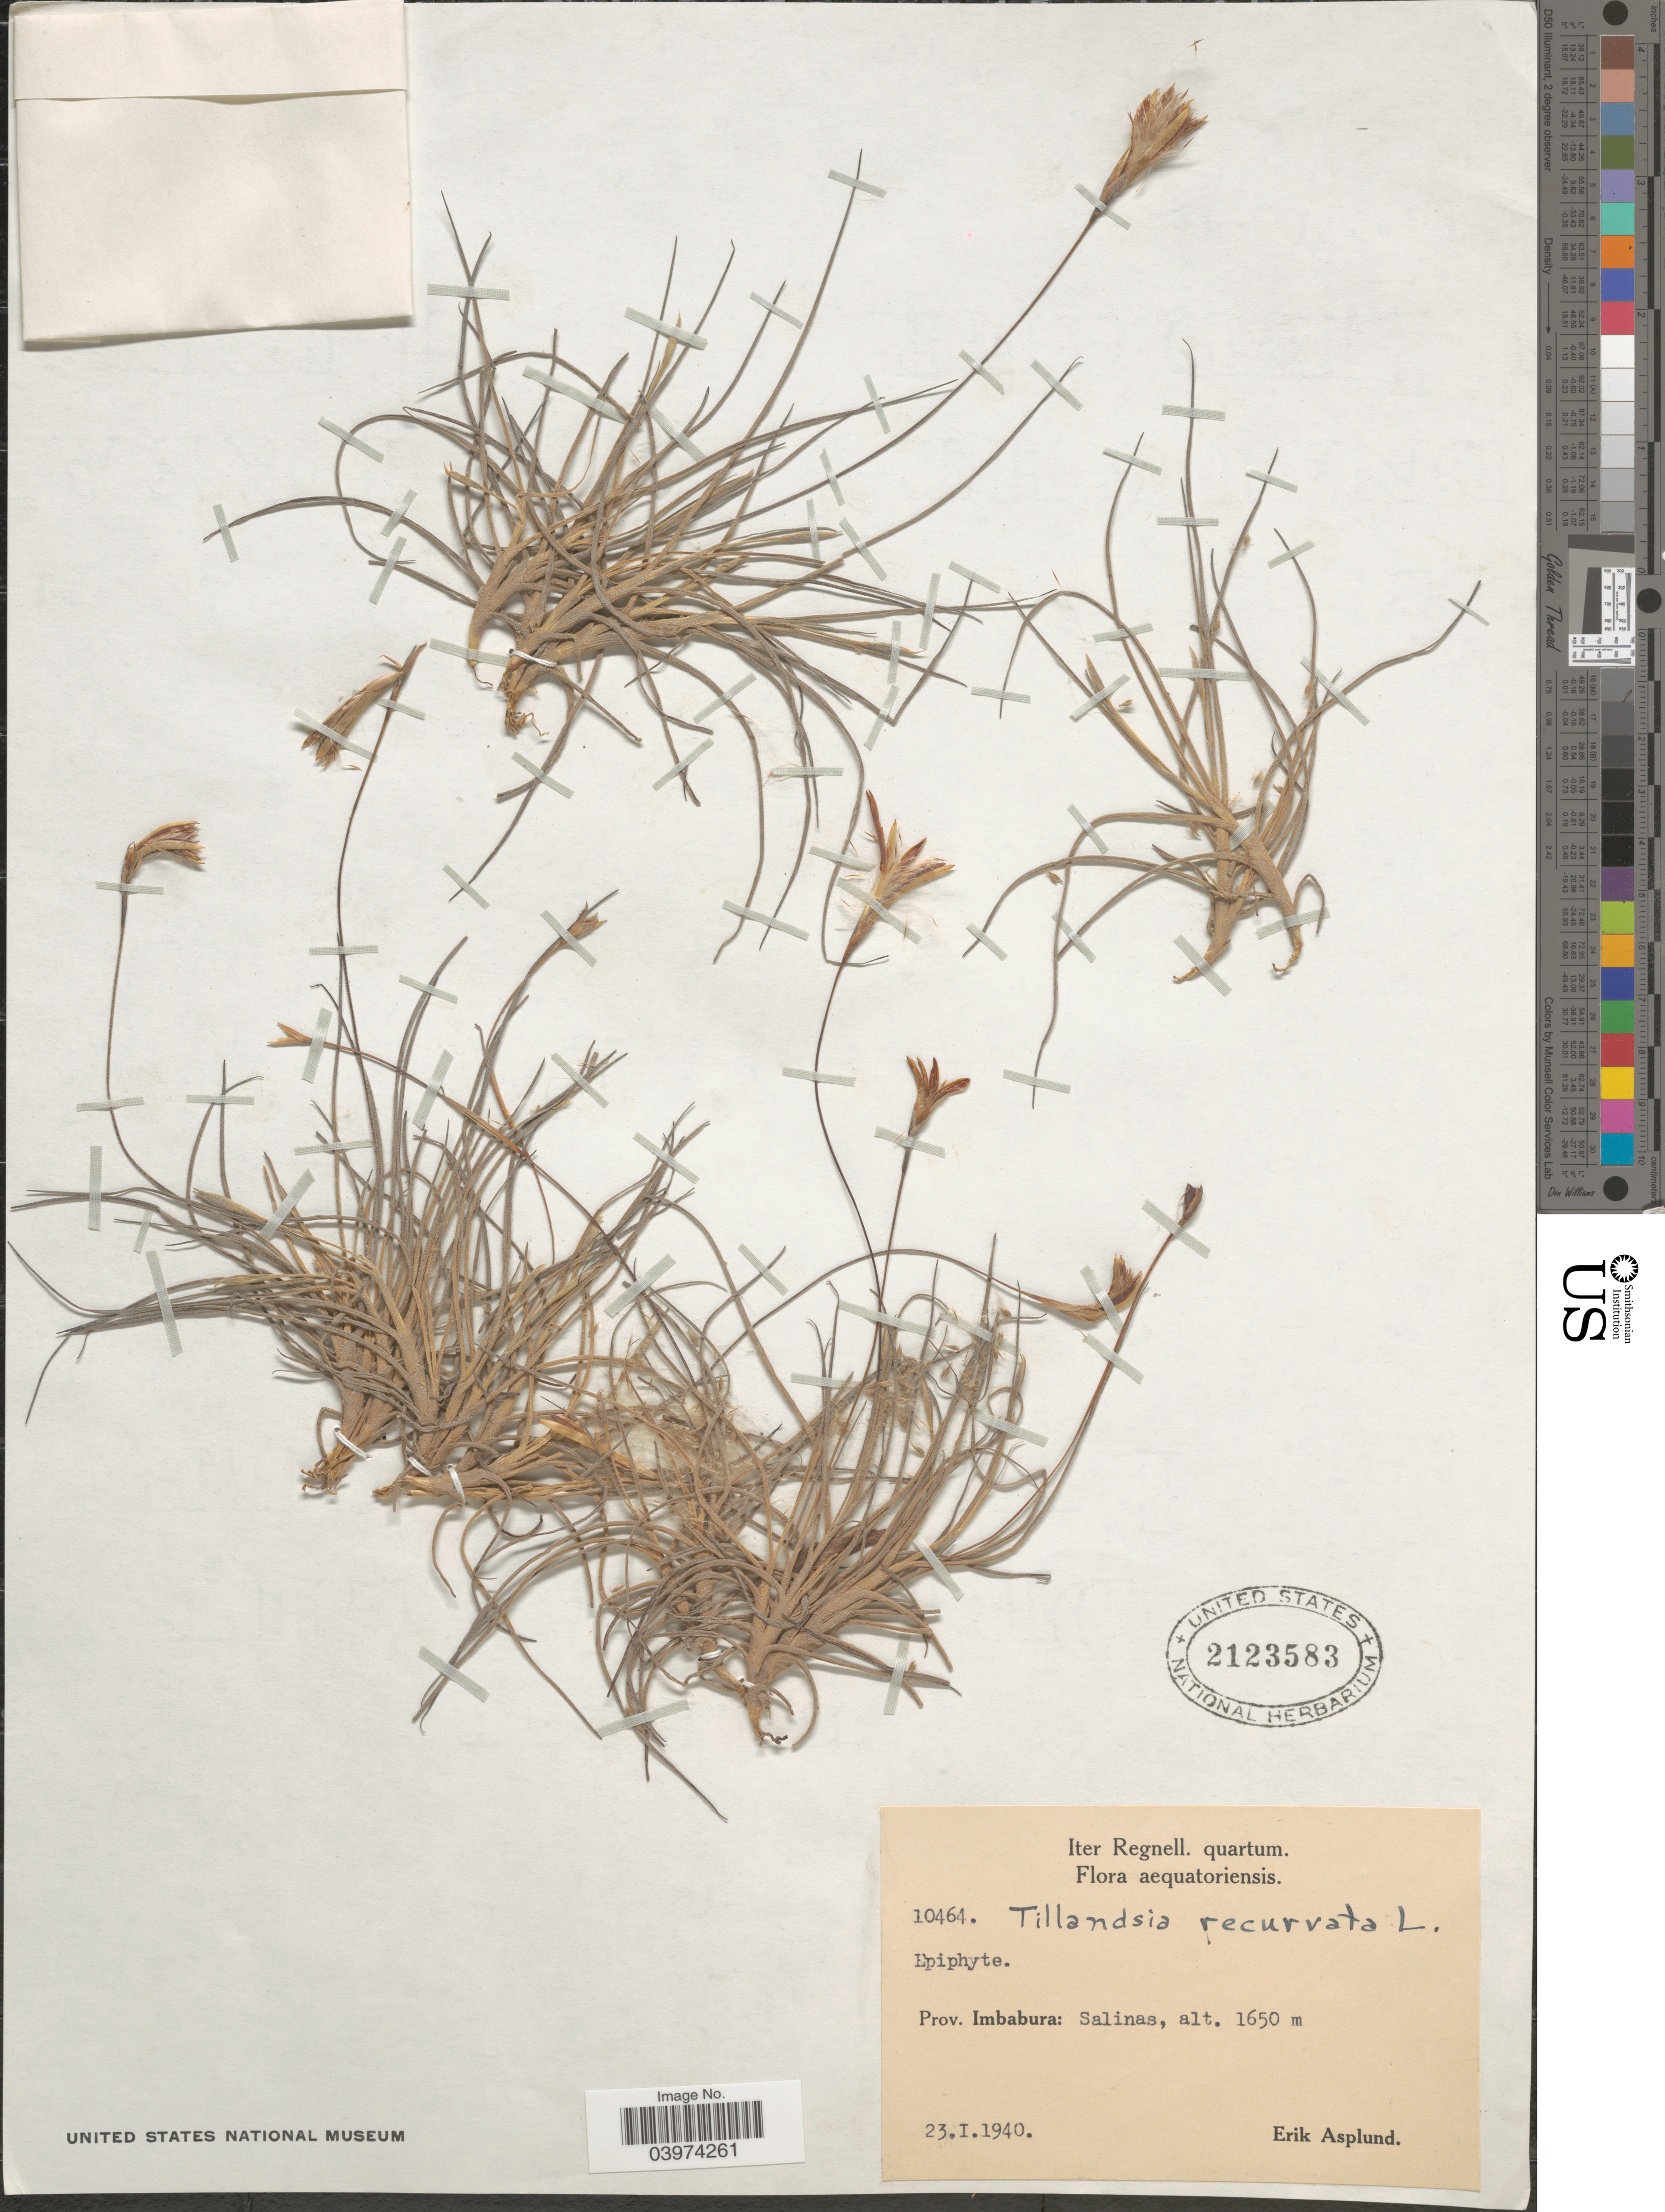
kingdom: Plantae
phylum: Tracheophyta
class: Liliopsida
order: Poales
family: Bromeliaceae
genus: Tillandsia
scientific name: Tillandsia recurvata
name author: L.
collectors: E. Asplund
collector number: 10464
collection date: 1940-01-23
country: Ecuador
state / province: Imbabura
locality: Iter Regnell. quartum. Aequatoriensis. Prov. Imbabura: Salinas.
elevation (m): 1650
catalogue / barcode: US 2123583